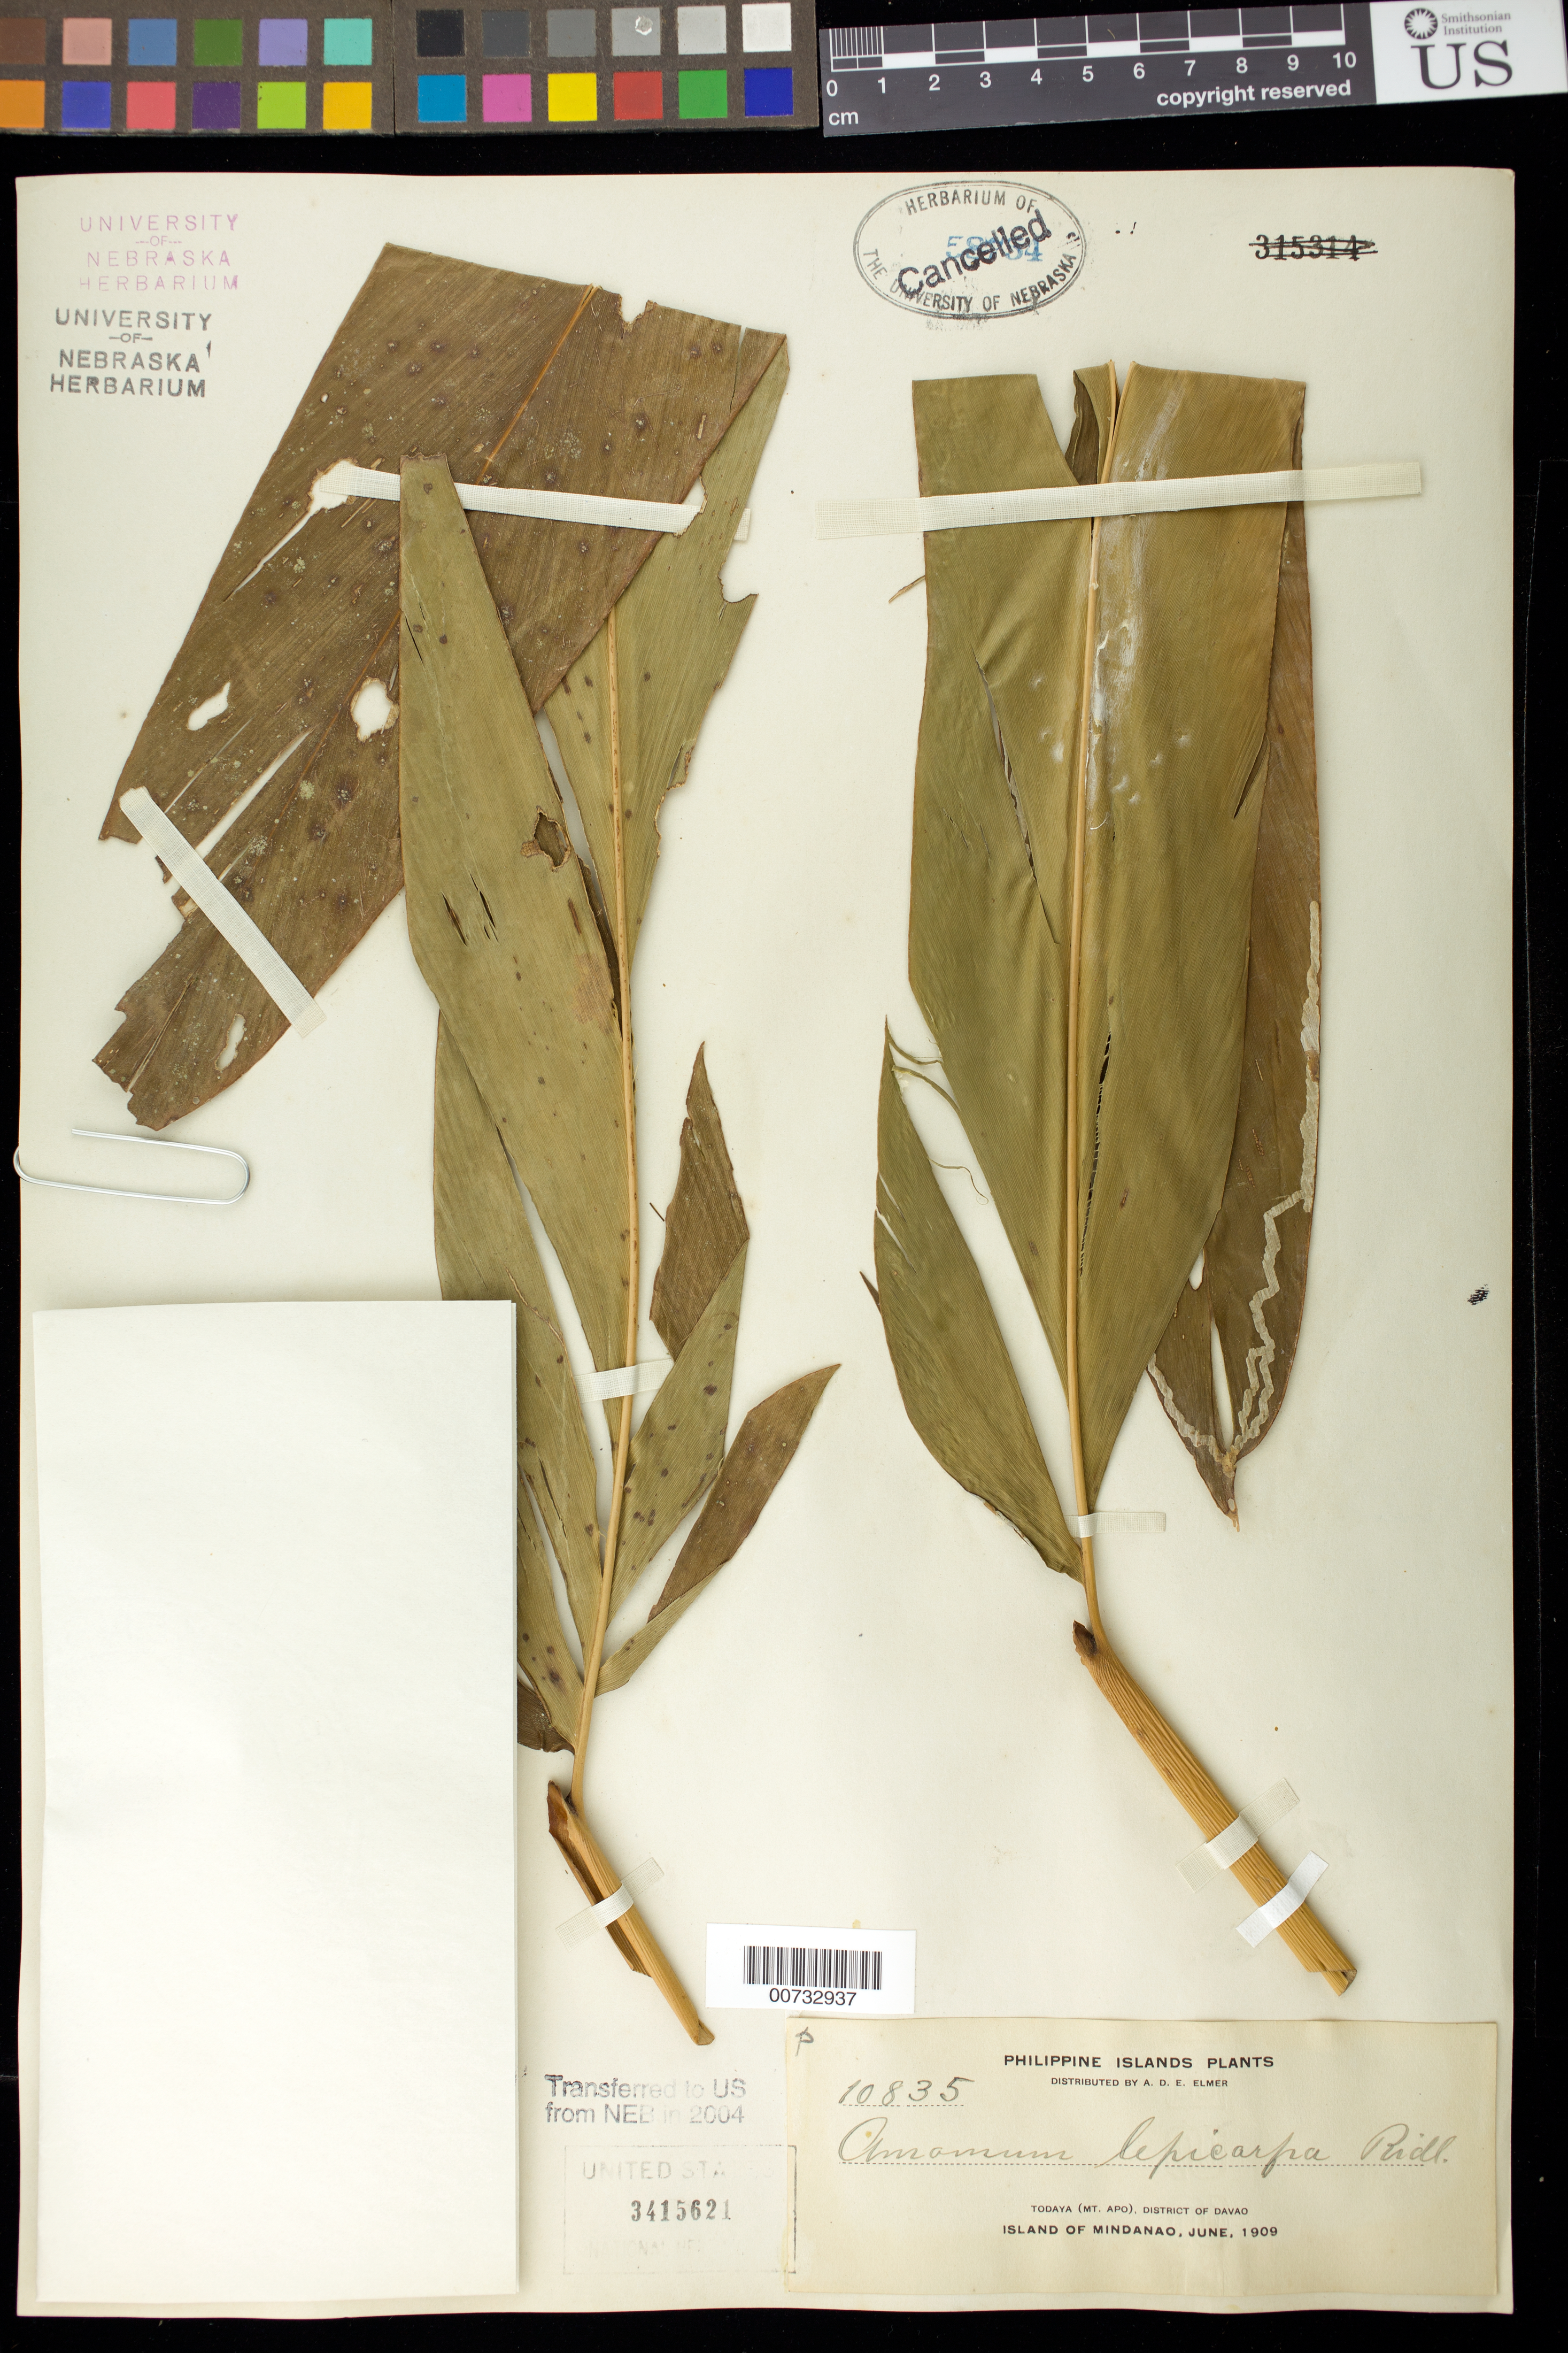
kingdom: Plantae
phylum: Tracheophyta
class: Liliopsida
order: Zingiberales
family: Zingiberaceae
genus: Etlingera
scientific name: Etlingera alba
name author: (K. Schum.) A.D. Poulsen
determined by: Docot, Rudolph Valentino A.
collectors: A. D. E. Elmer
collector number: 10835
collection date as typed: Jun 1909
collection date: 1909-06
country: Philippines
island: Mindanao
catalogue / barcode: US 3415621